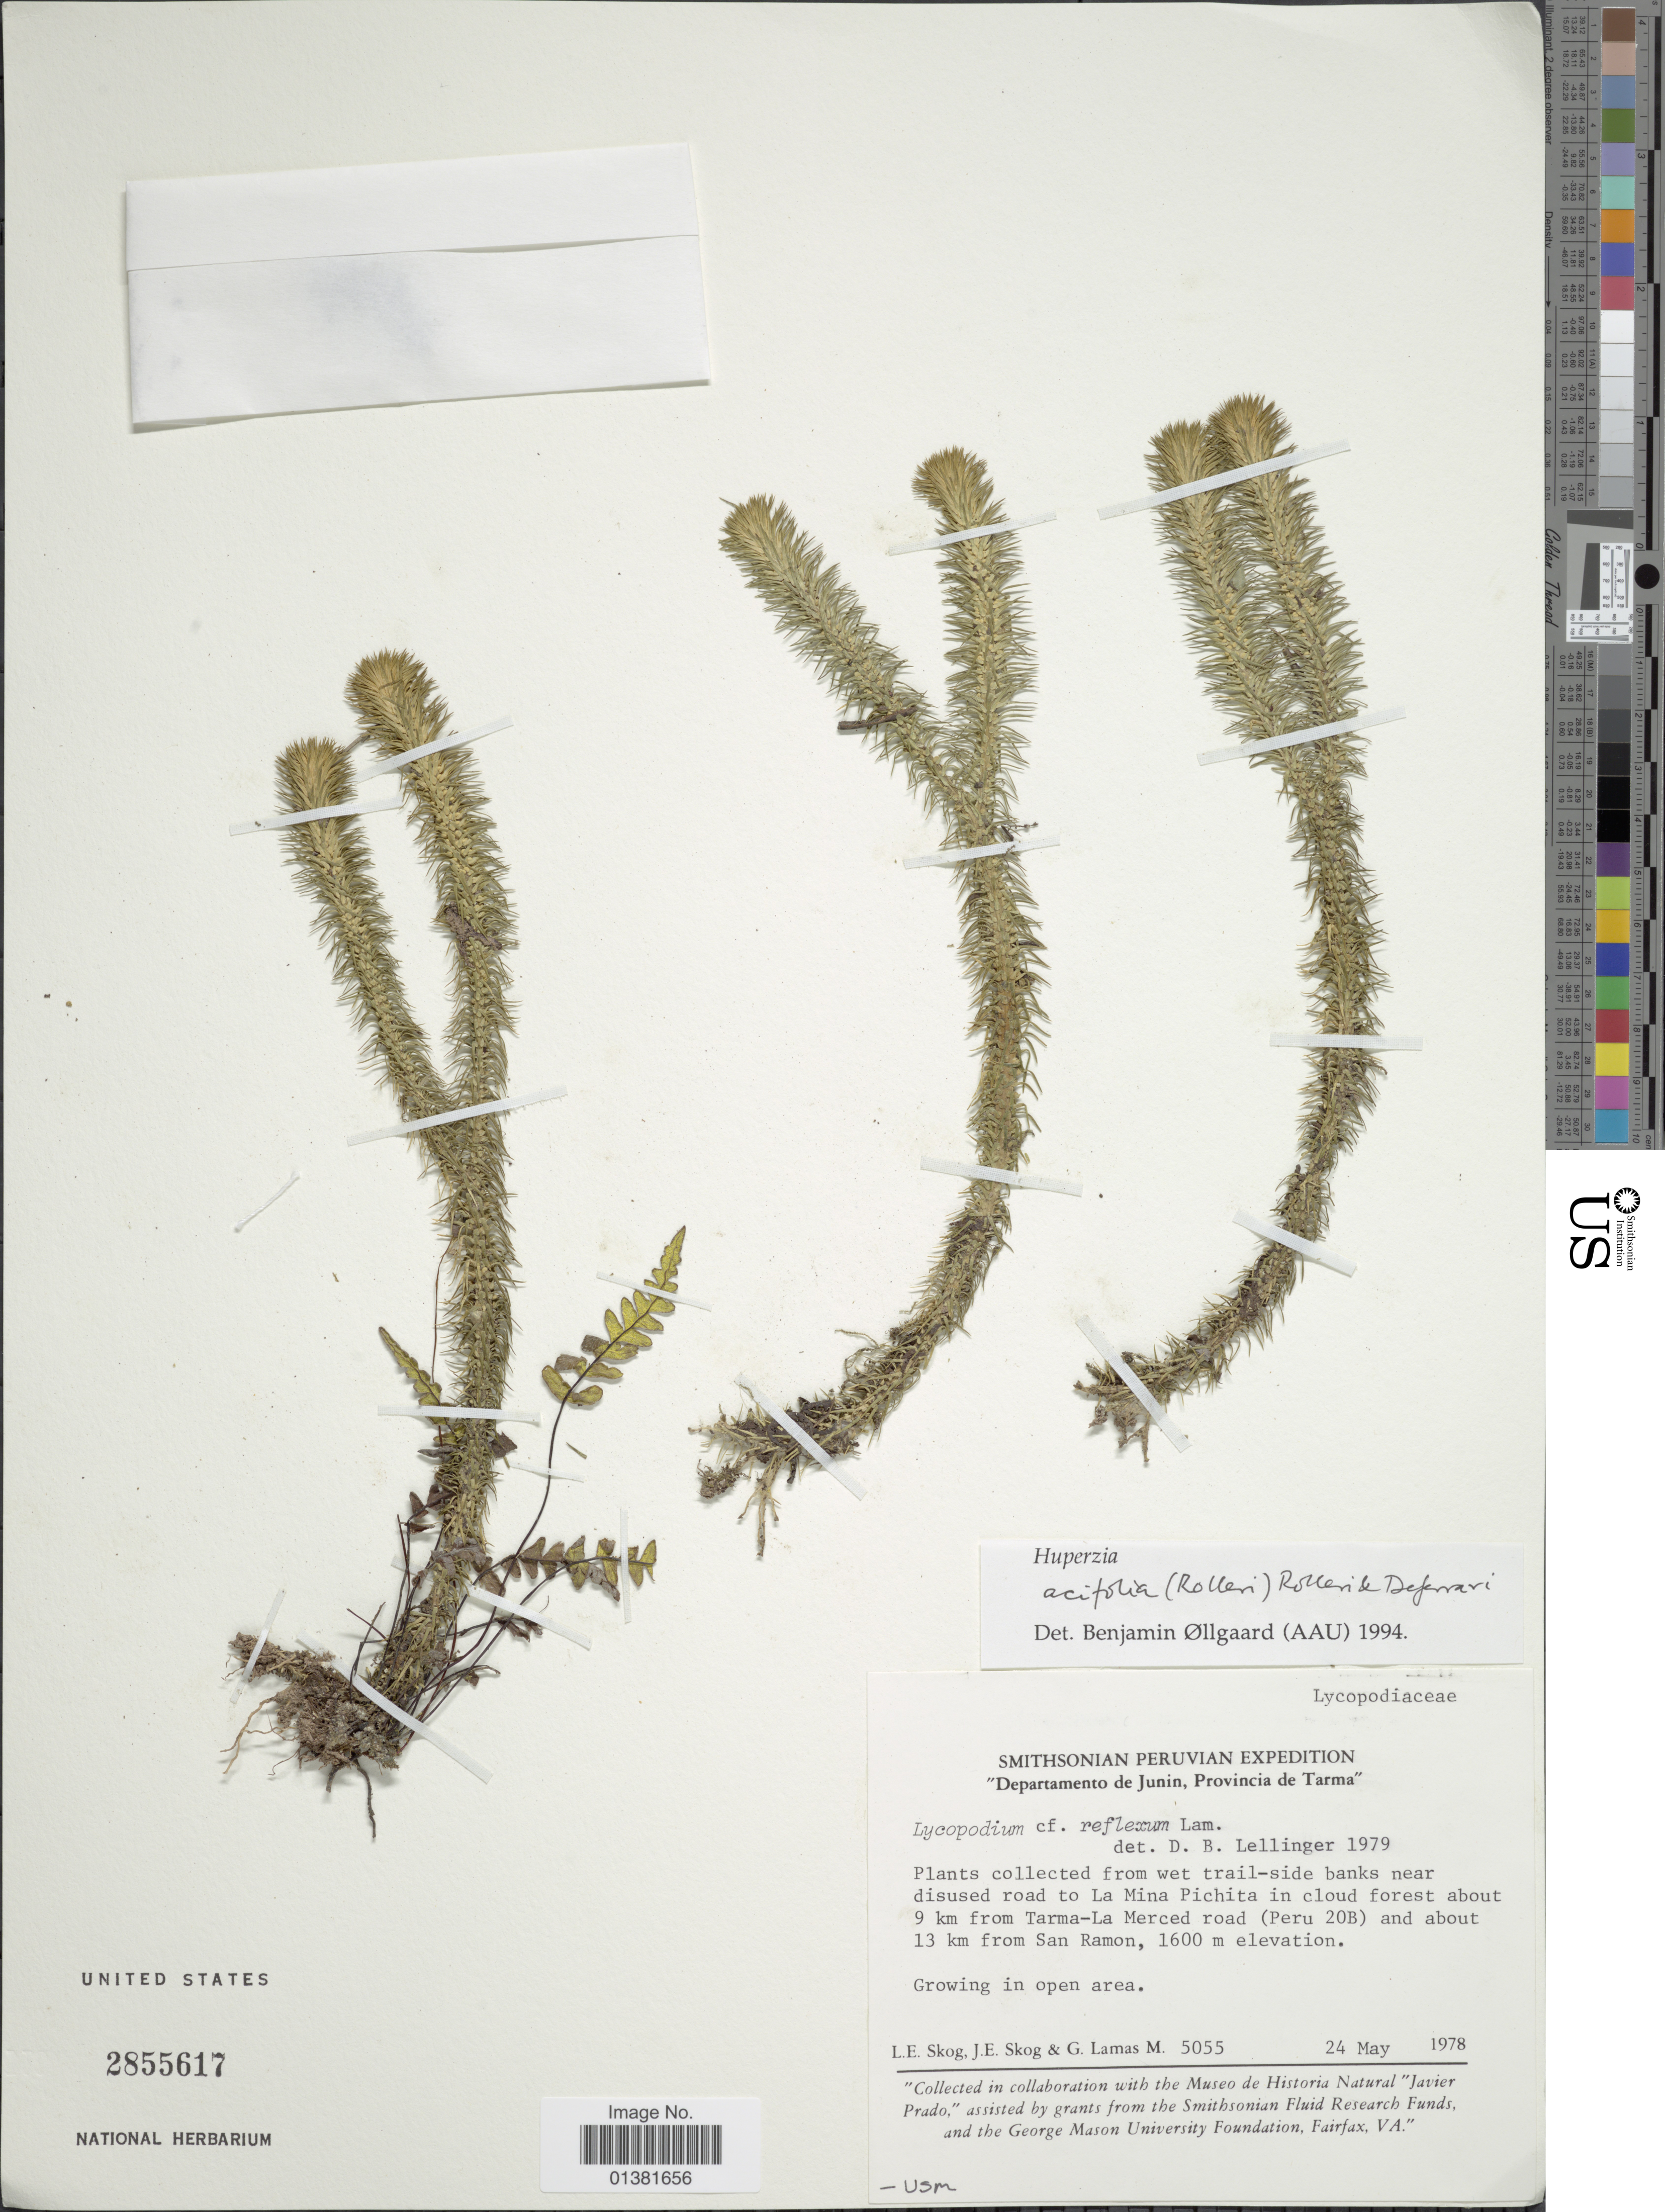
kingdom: Plantae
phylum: Tracheophyta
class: Lycopodiopsida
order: Lycopodiales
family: Lycopodiaceae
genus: Phlegmariurus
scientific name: Phlegmariurus acifolius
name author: (Rolleri) B. Øllg.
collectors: L. E. Skog, J. E. Skog & G. Lamas M.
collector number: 5055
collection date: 1978-05-24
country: Peru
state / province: Junín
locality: Provincia de Tarma, from wet trail-side banks near disused road to La Mina Pichita in cloud forest about 9 km from Tarma-La Merced road (Peru 20B) and about 13 km from San Ramon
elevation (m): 1600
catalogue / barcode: US 2855617